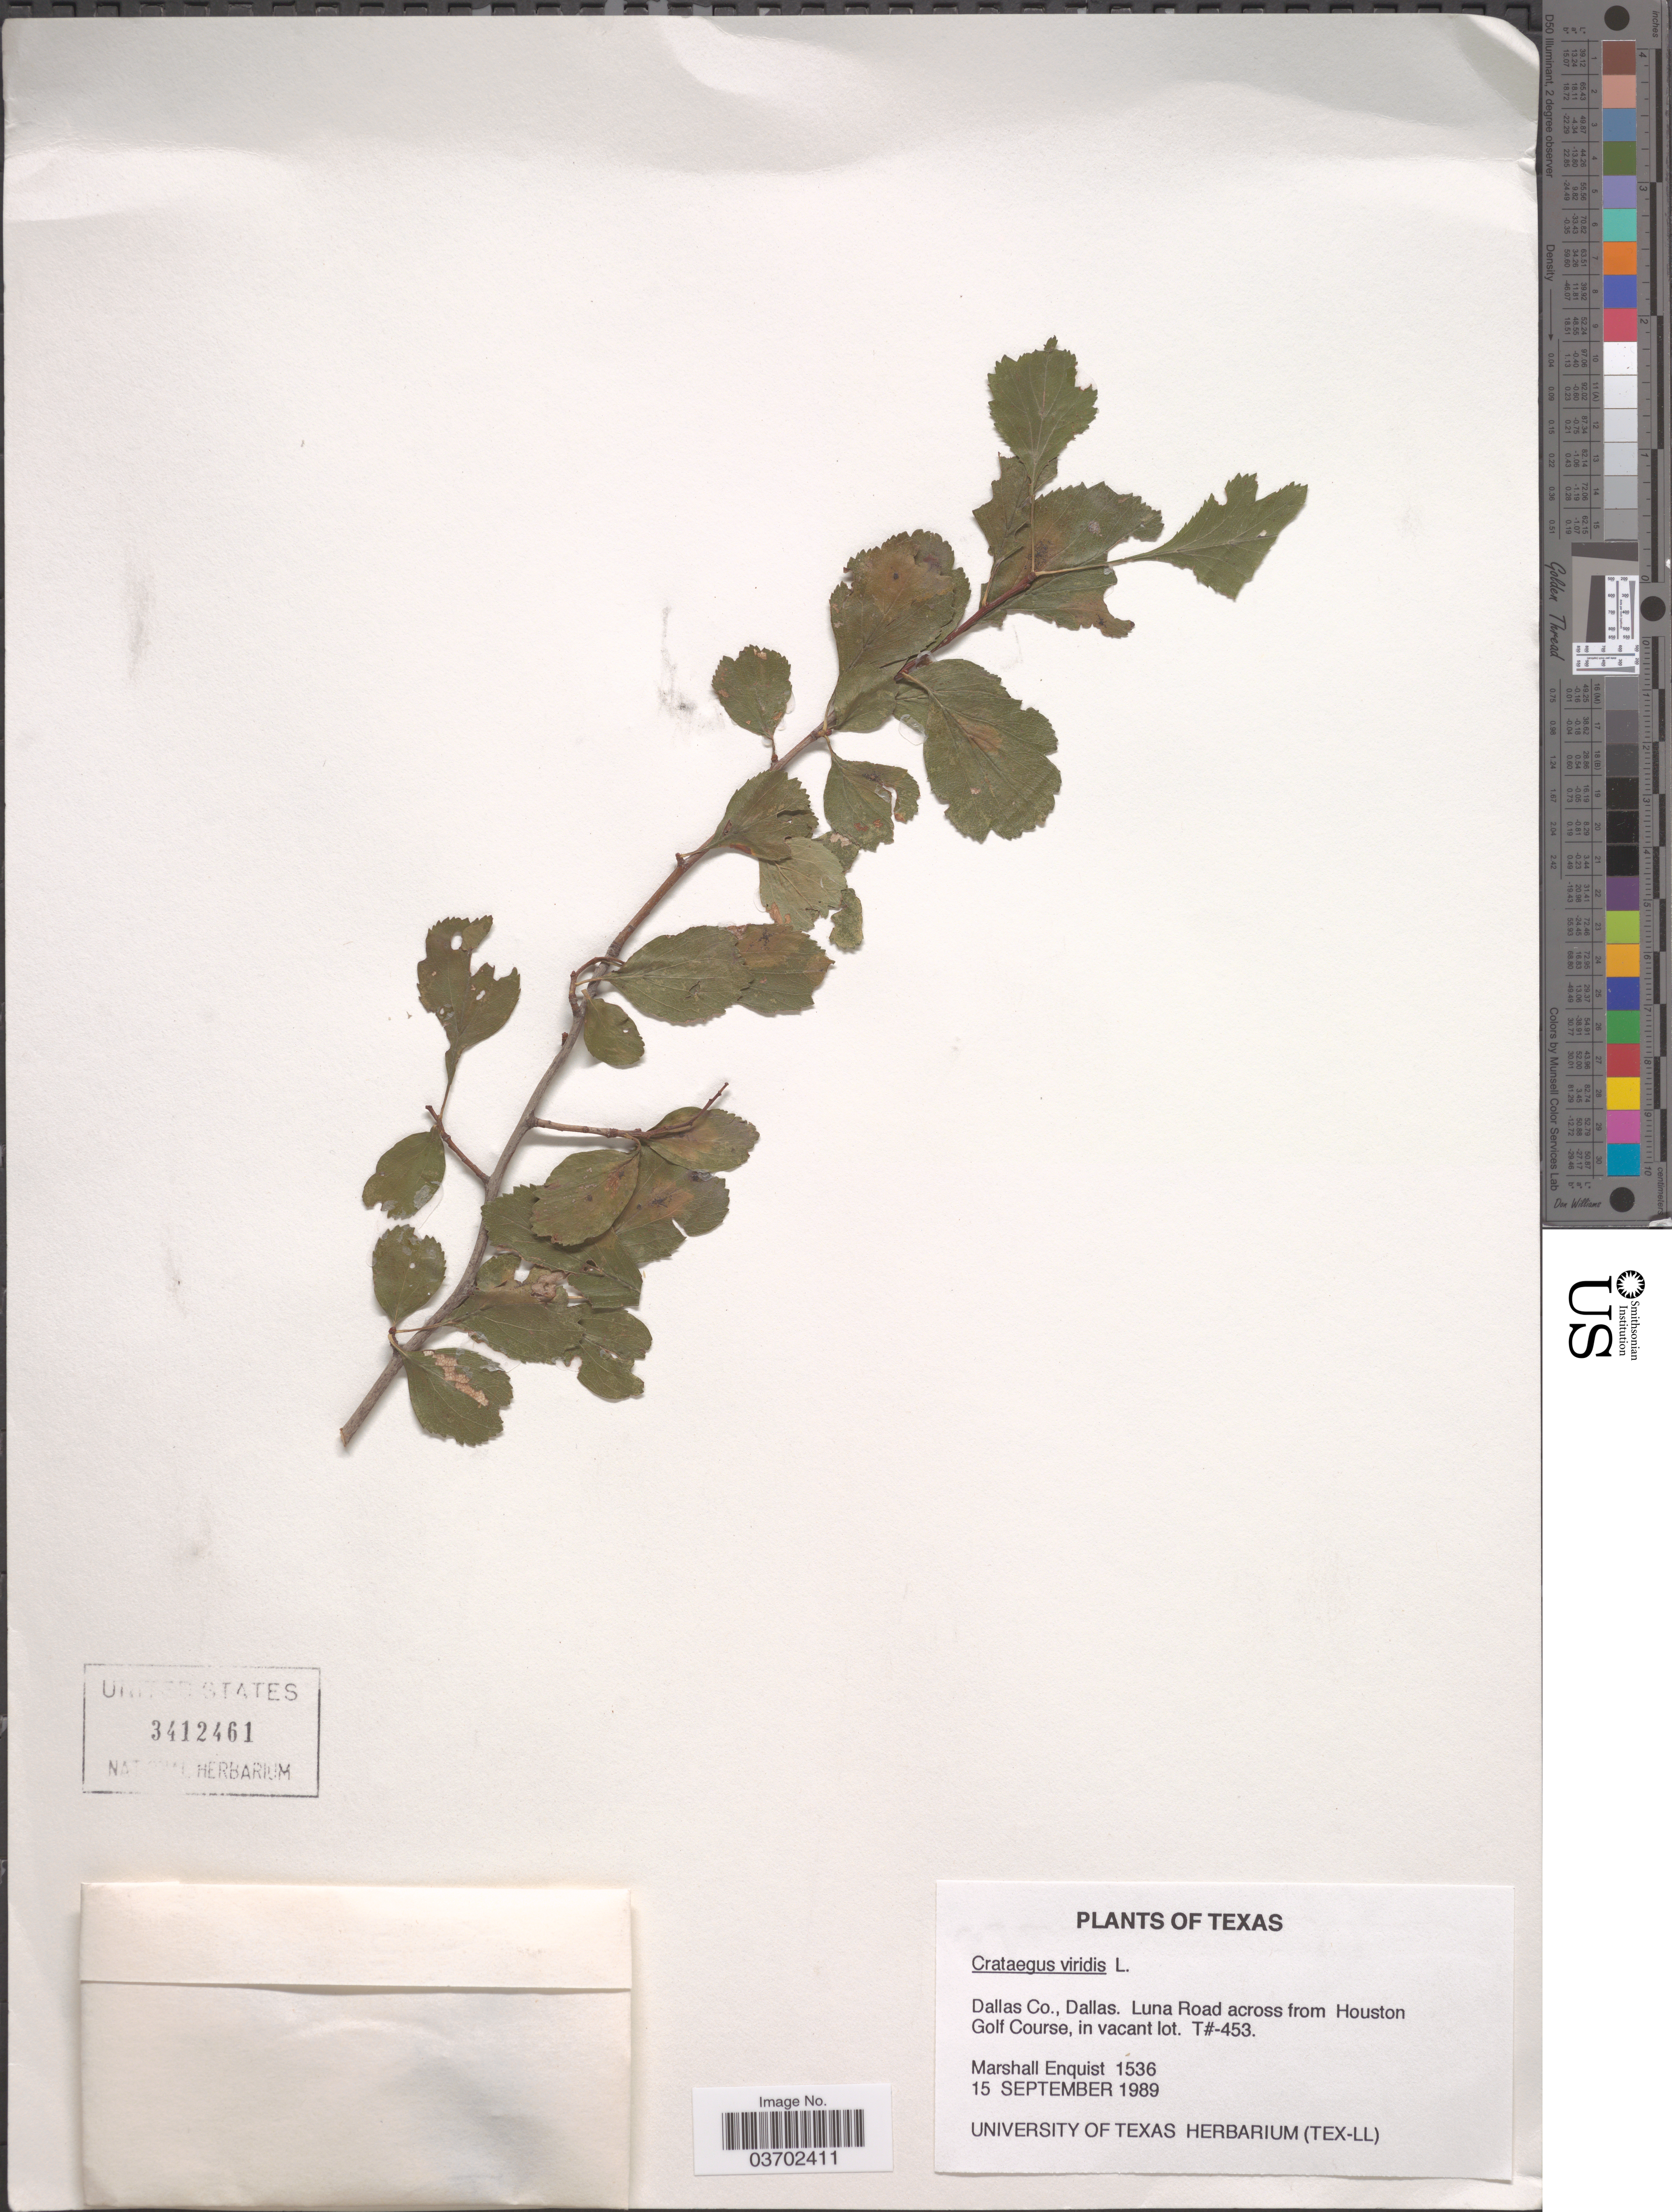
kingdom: Plantae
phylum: Tracheophyta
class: Magnoliopsida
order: Rosales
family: Rosaceae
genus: Crataegus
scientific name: Crataegus viridis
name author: L.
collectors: M. Enquist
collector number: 1536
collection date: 1989-09-15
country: United States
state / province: Texas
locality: Dallas Co., Dallas. Luna Road across from Houston Golf Course, in vacant lot. T#-453.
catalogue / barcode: US 3412461